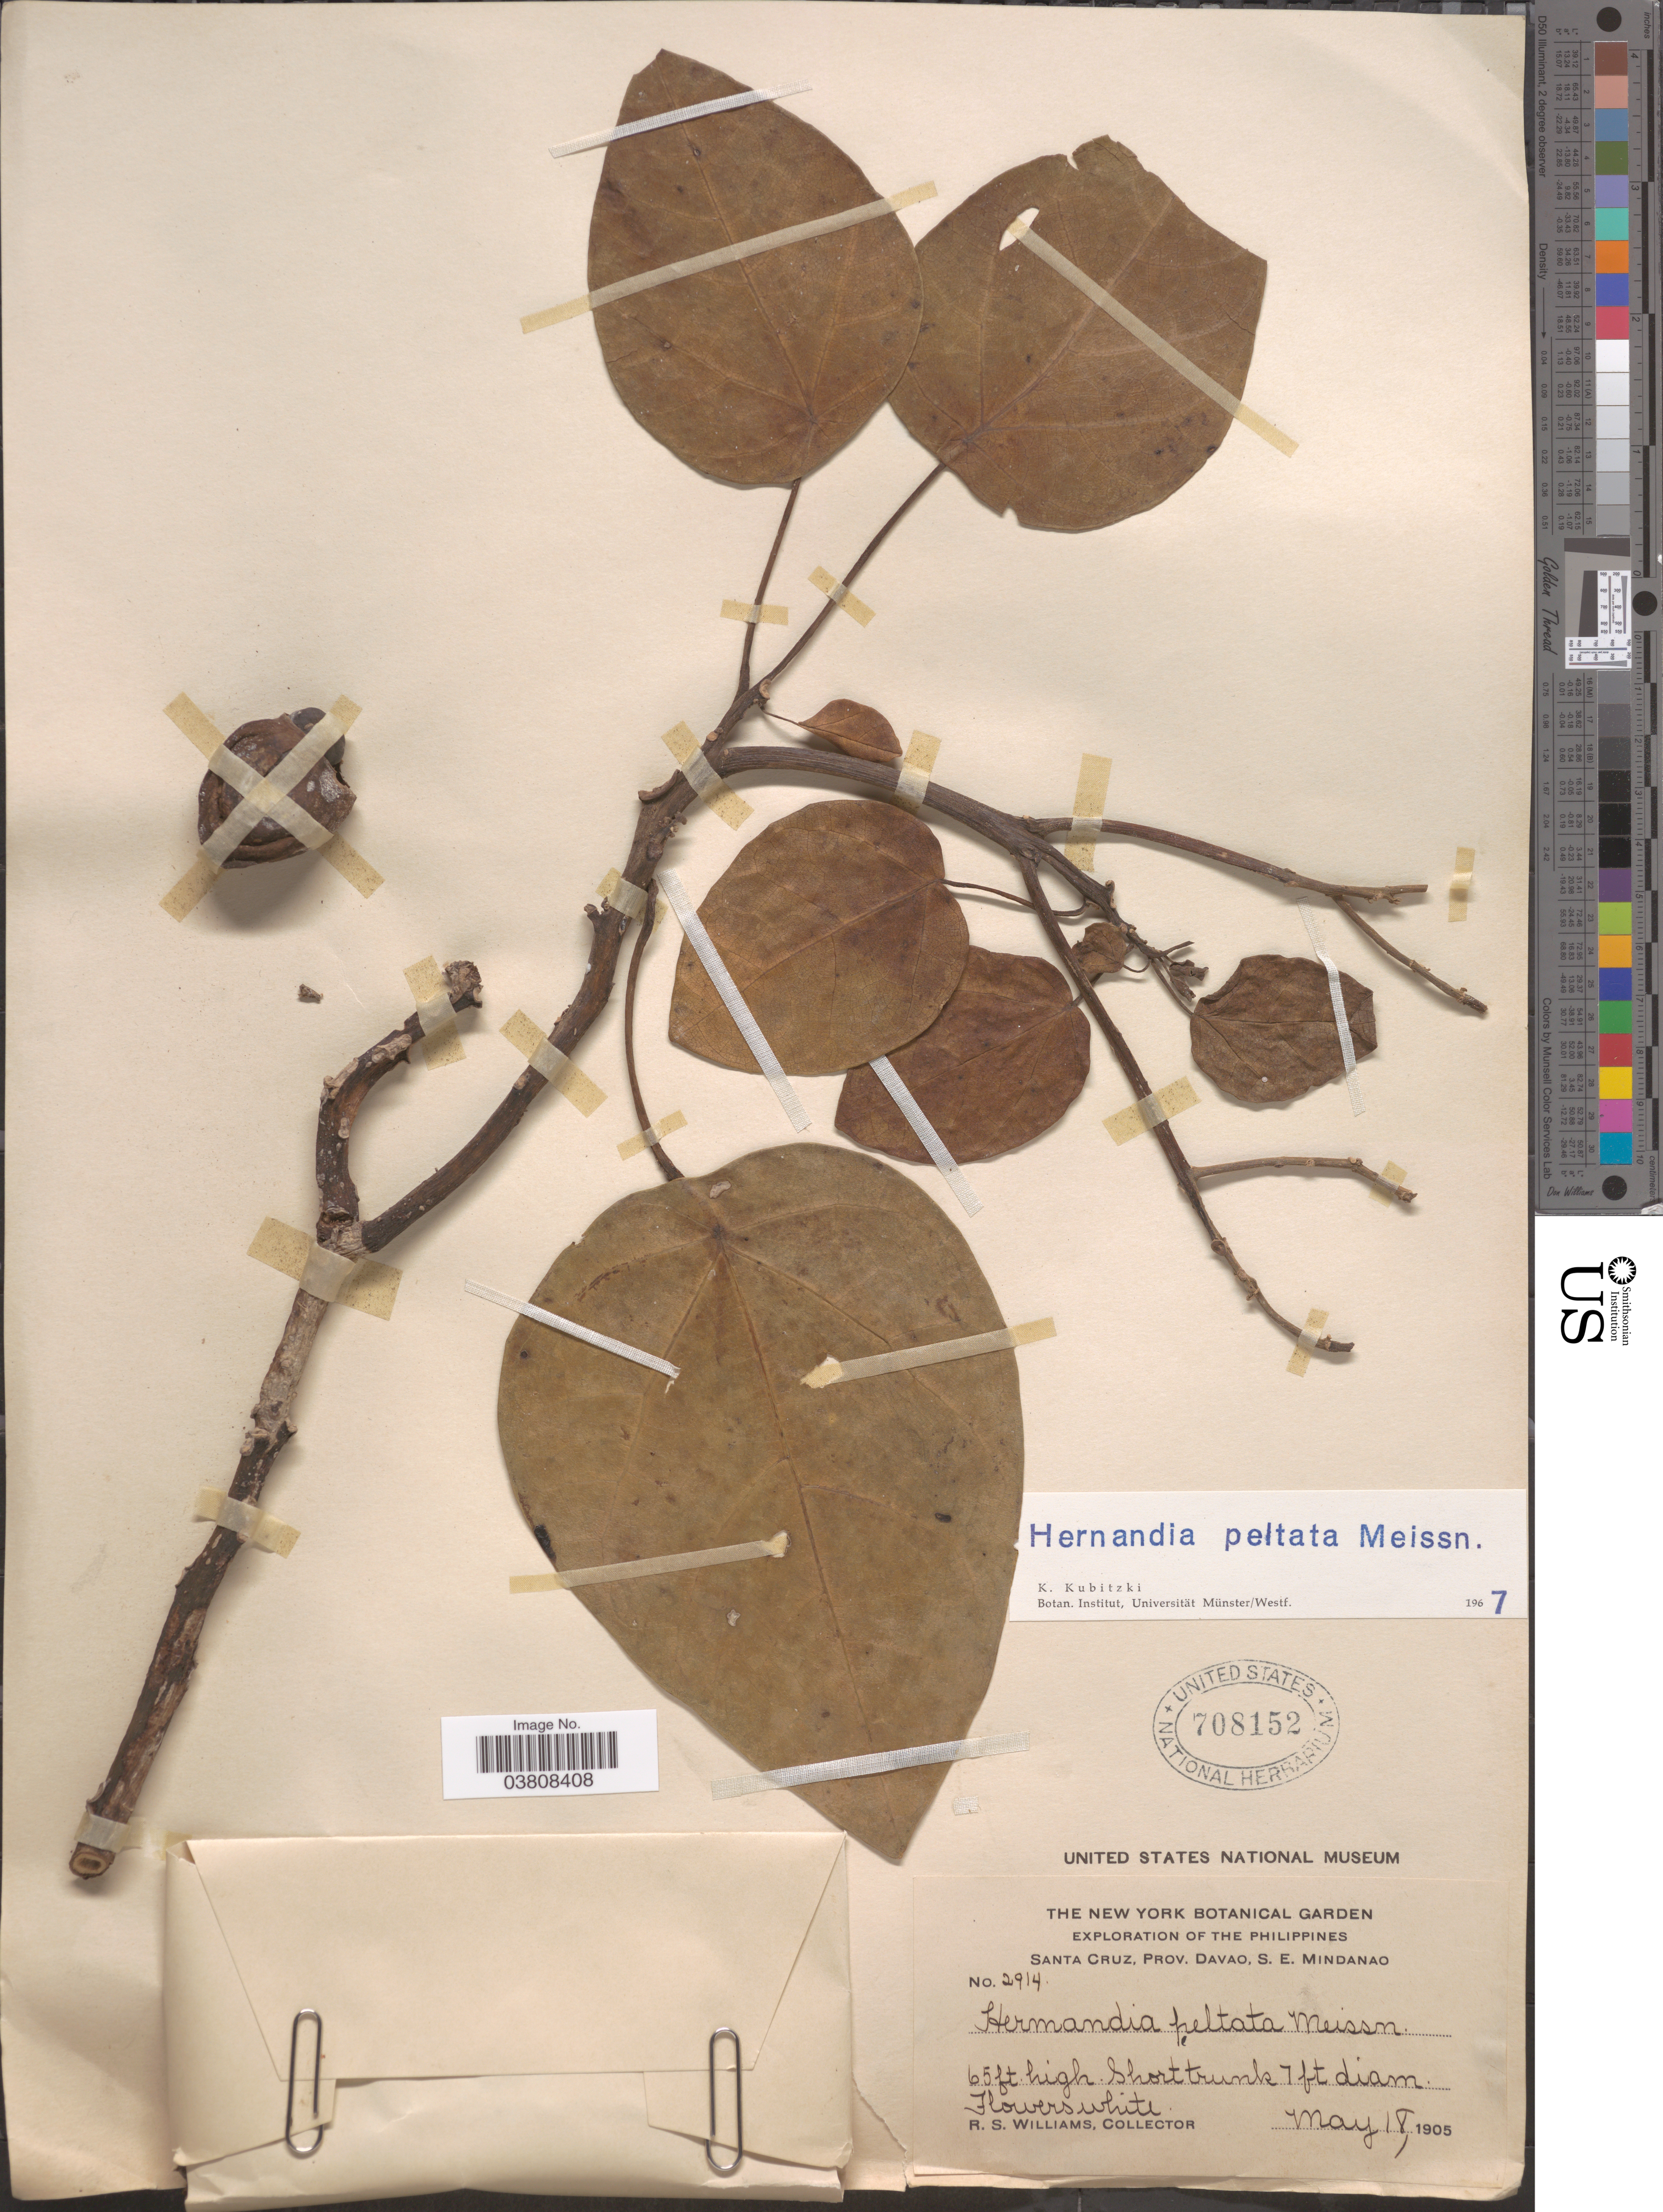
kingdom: Plantae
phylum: Tracheophyta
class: Magnoliopsida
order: Laurales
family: Hernandiaceae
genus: Hernandia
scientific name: Hernandia nymphaeifolia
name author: (C. Presl) Kubitzki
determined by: Strong, Mark T., (BOT), Smithsonian Institution - National Museum of Natural History (UNITED STATES)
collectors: R. S. Williams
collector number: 2914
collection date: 1905-05-18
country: Philippines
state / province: Davao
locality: Santa Cruz, Prov. Davao, S. E. Mindanao.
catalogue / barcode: US 708152